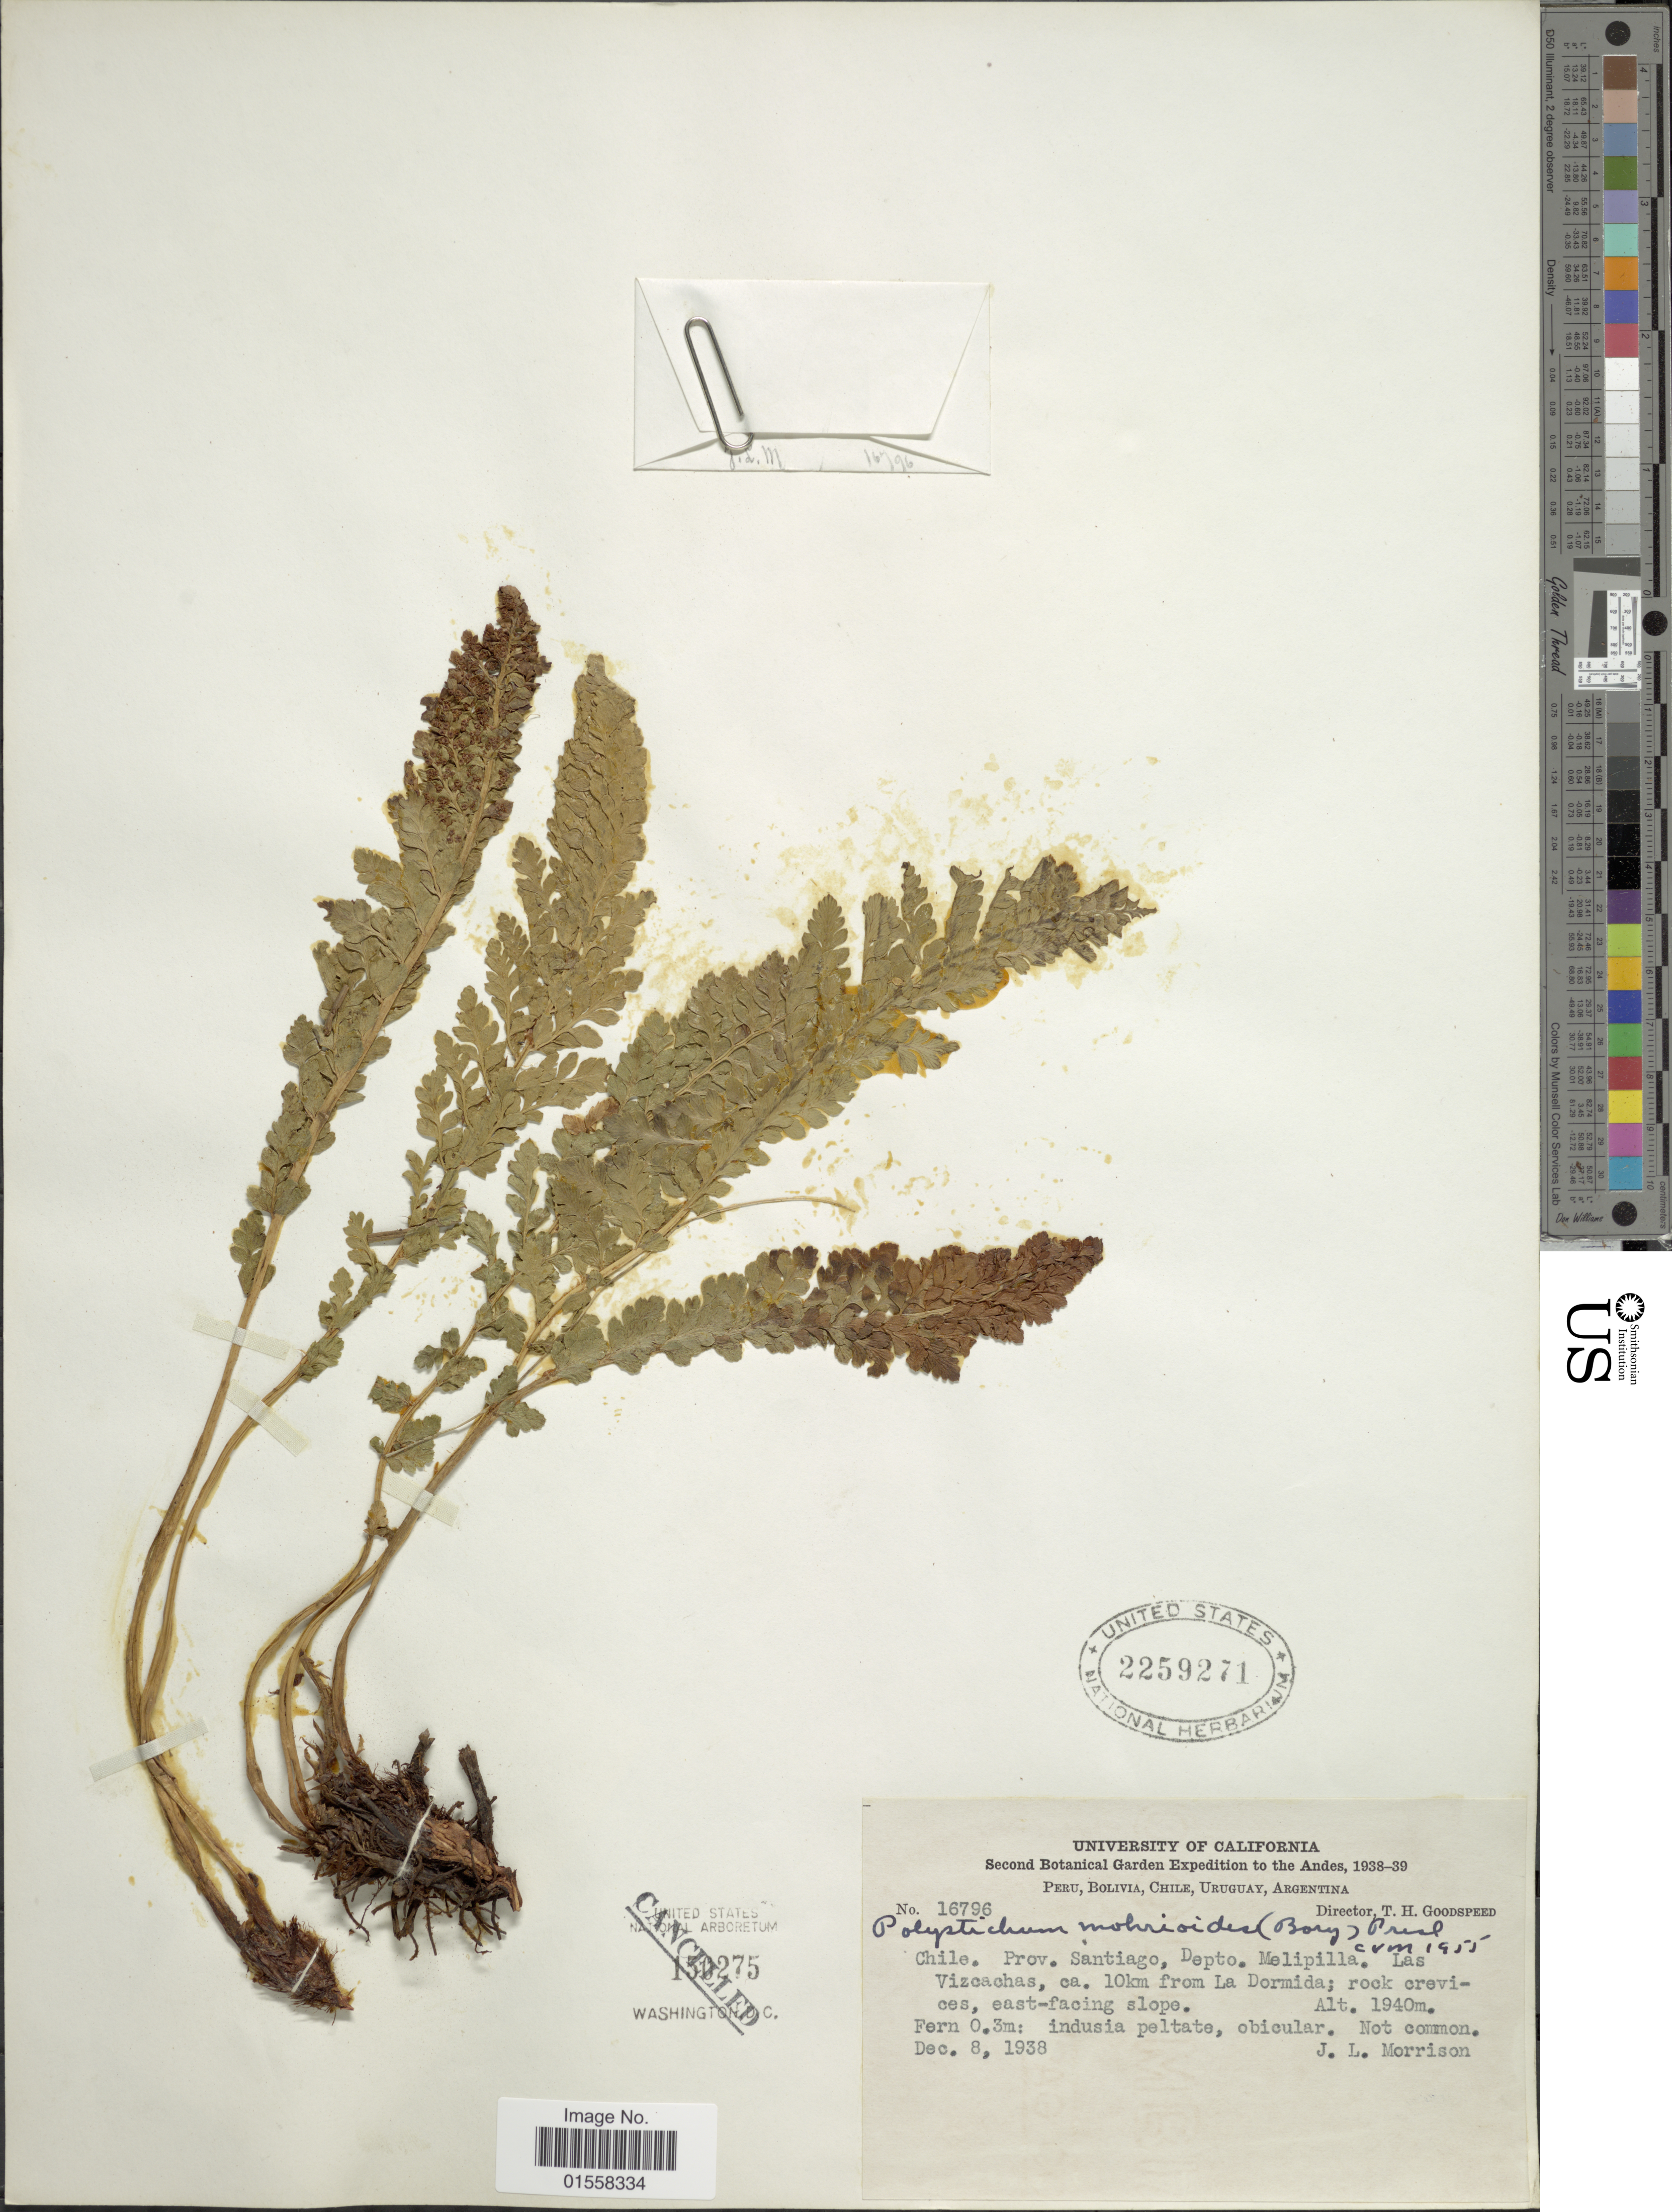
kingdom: Plantae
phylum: Tracheophyta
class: Polypodiopsida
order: Polypodiales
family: Dryopteridaceae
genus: Polystichum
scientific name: Polystichum mohrioides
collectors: J. L. Morrison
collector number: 16796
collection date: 1938-12-08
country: Chile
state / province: Región Metropolitana (RM)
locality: Chile. Prov. Santiago, Depto. Melipilla. Las Vizcachas, ca. 10km from La Dormida, east- facing slope.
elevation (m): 1940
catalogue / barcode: US 2259271